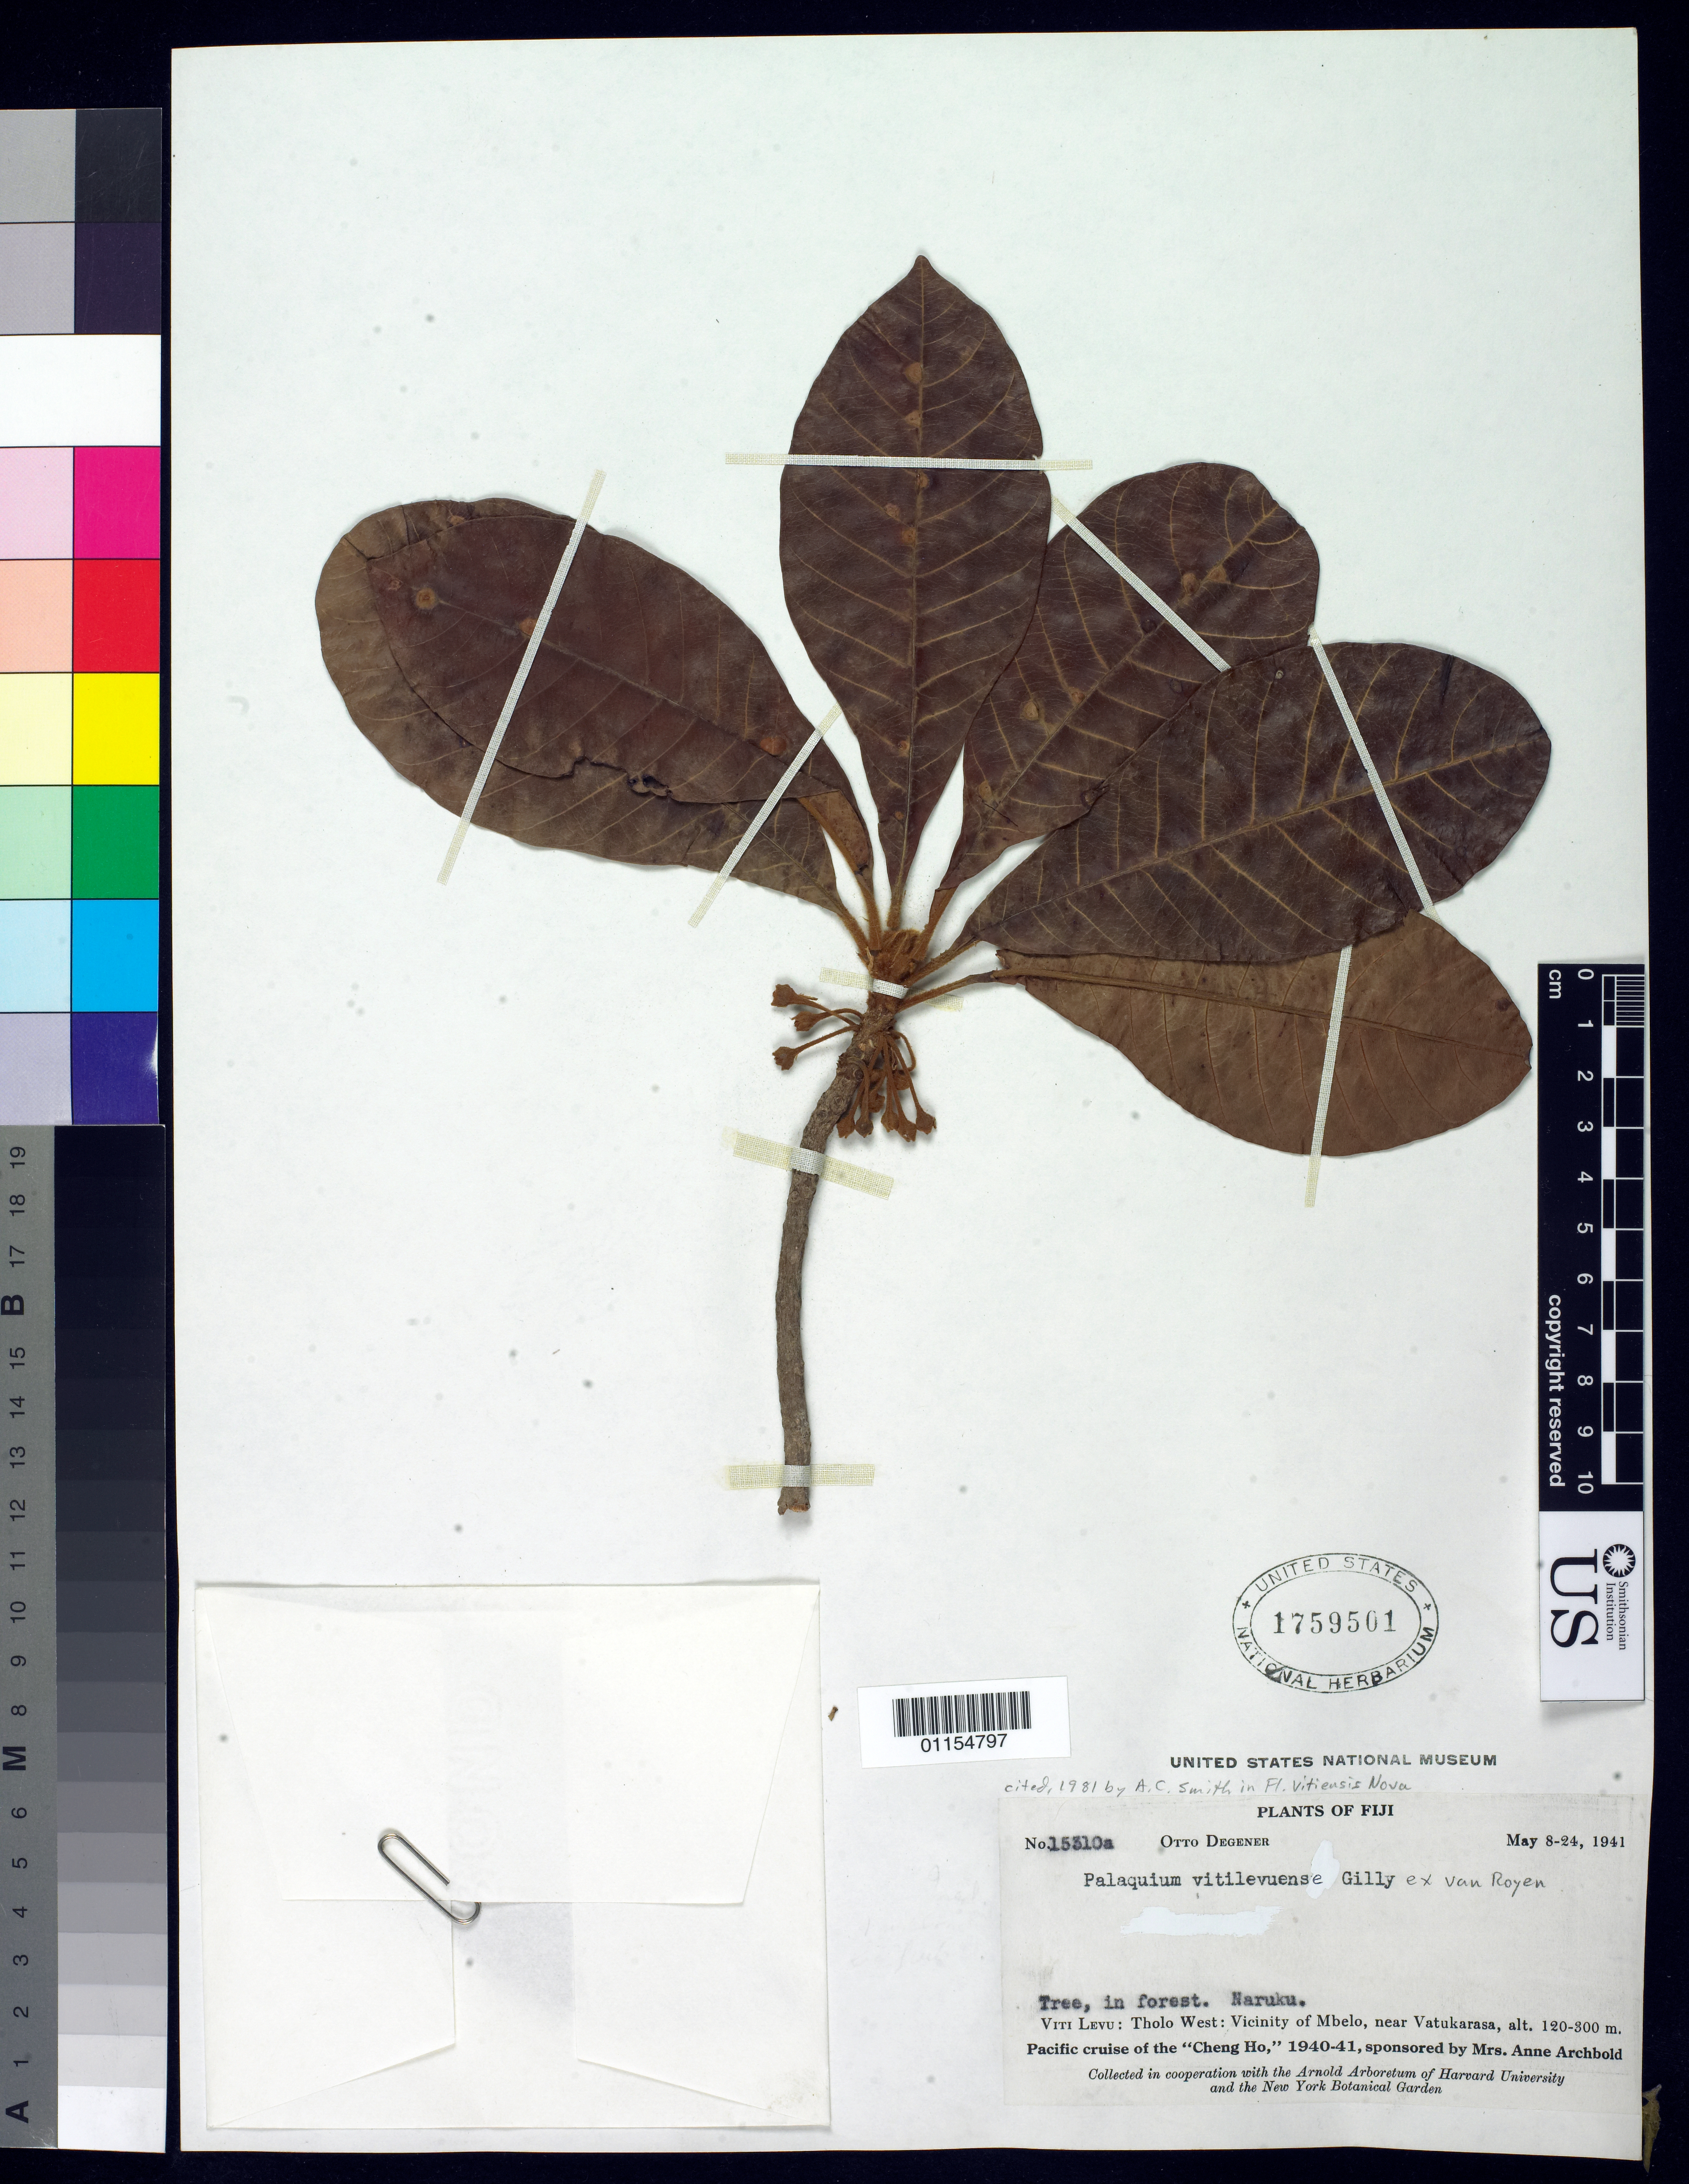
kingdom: Plantae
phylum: Tracheophyta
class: Magnoliopsida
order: Ericales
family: Sapotaceae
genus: Palaquium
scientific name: Palaquium vitilevuense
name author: Gilly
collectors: O. Degener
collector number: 15310a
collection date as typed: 08 May 1941 to 24 May 1941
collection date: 1941-05-08/1941-05-24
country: Fiji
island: Viti Levu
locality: Tholo west: Vicinity of Mbelo, near Vatukarasa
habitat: Forest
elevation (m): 120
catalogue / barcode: US 1759501